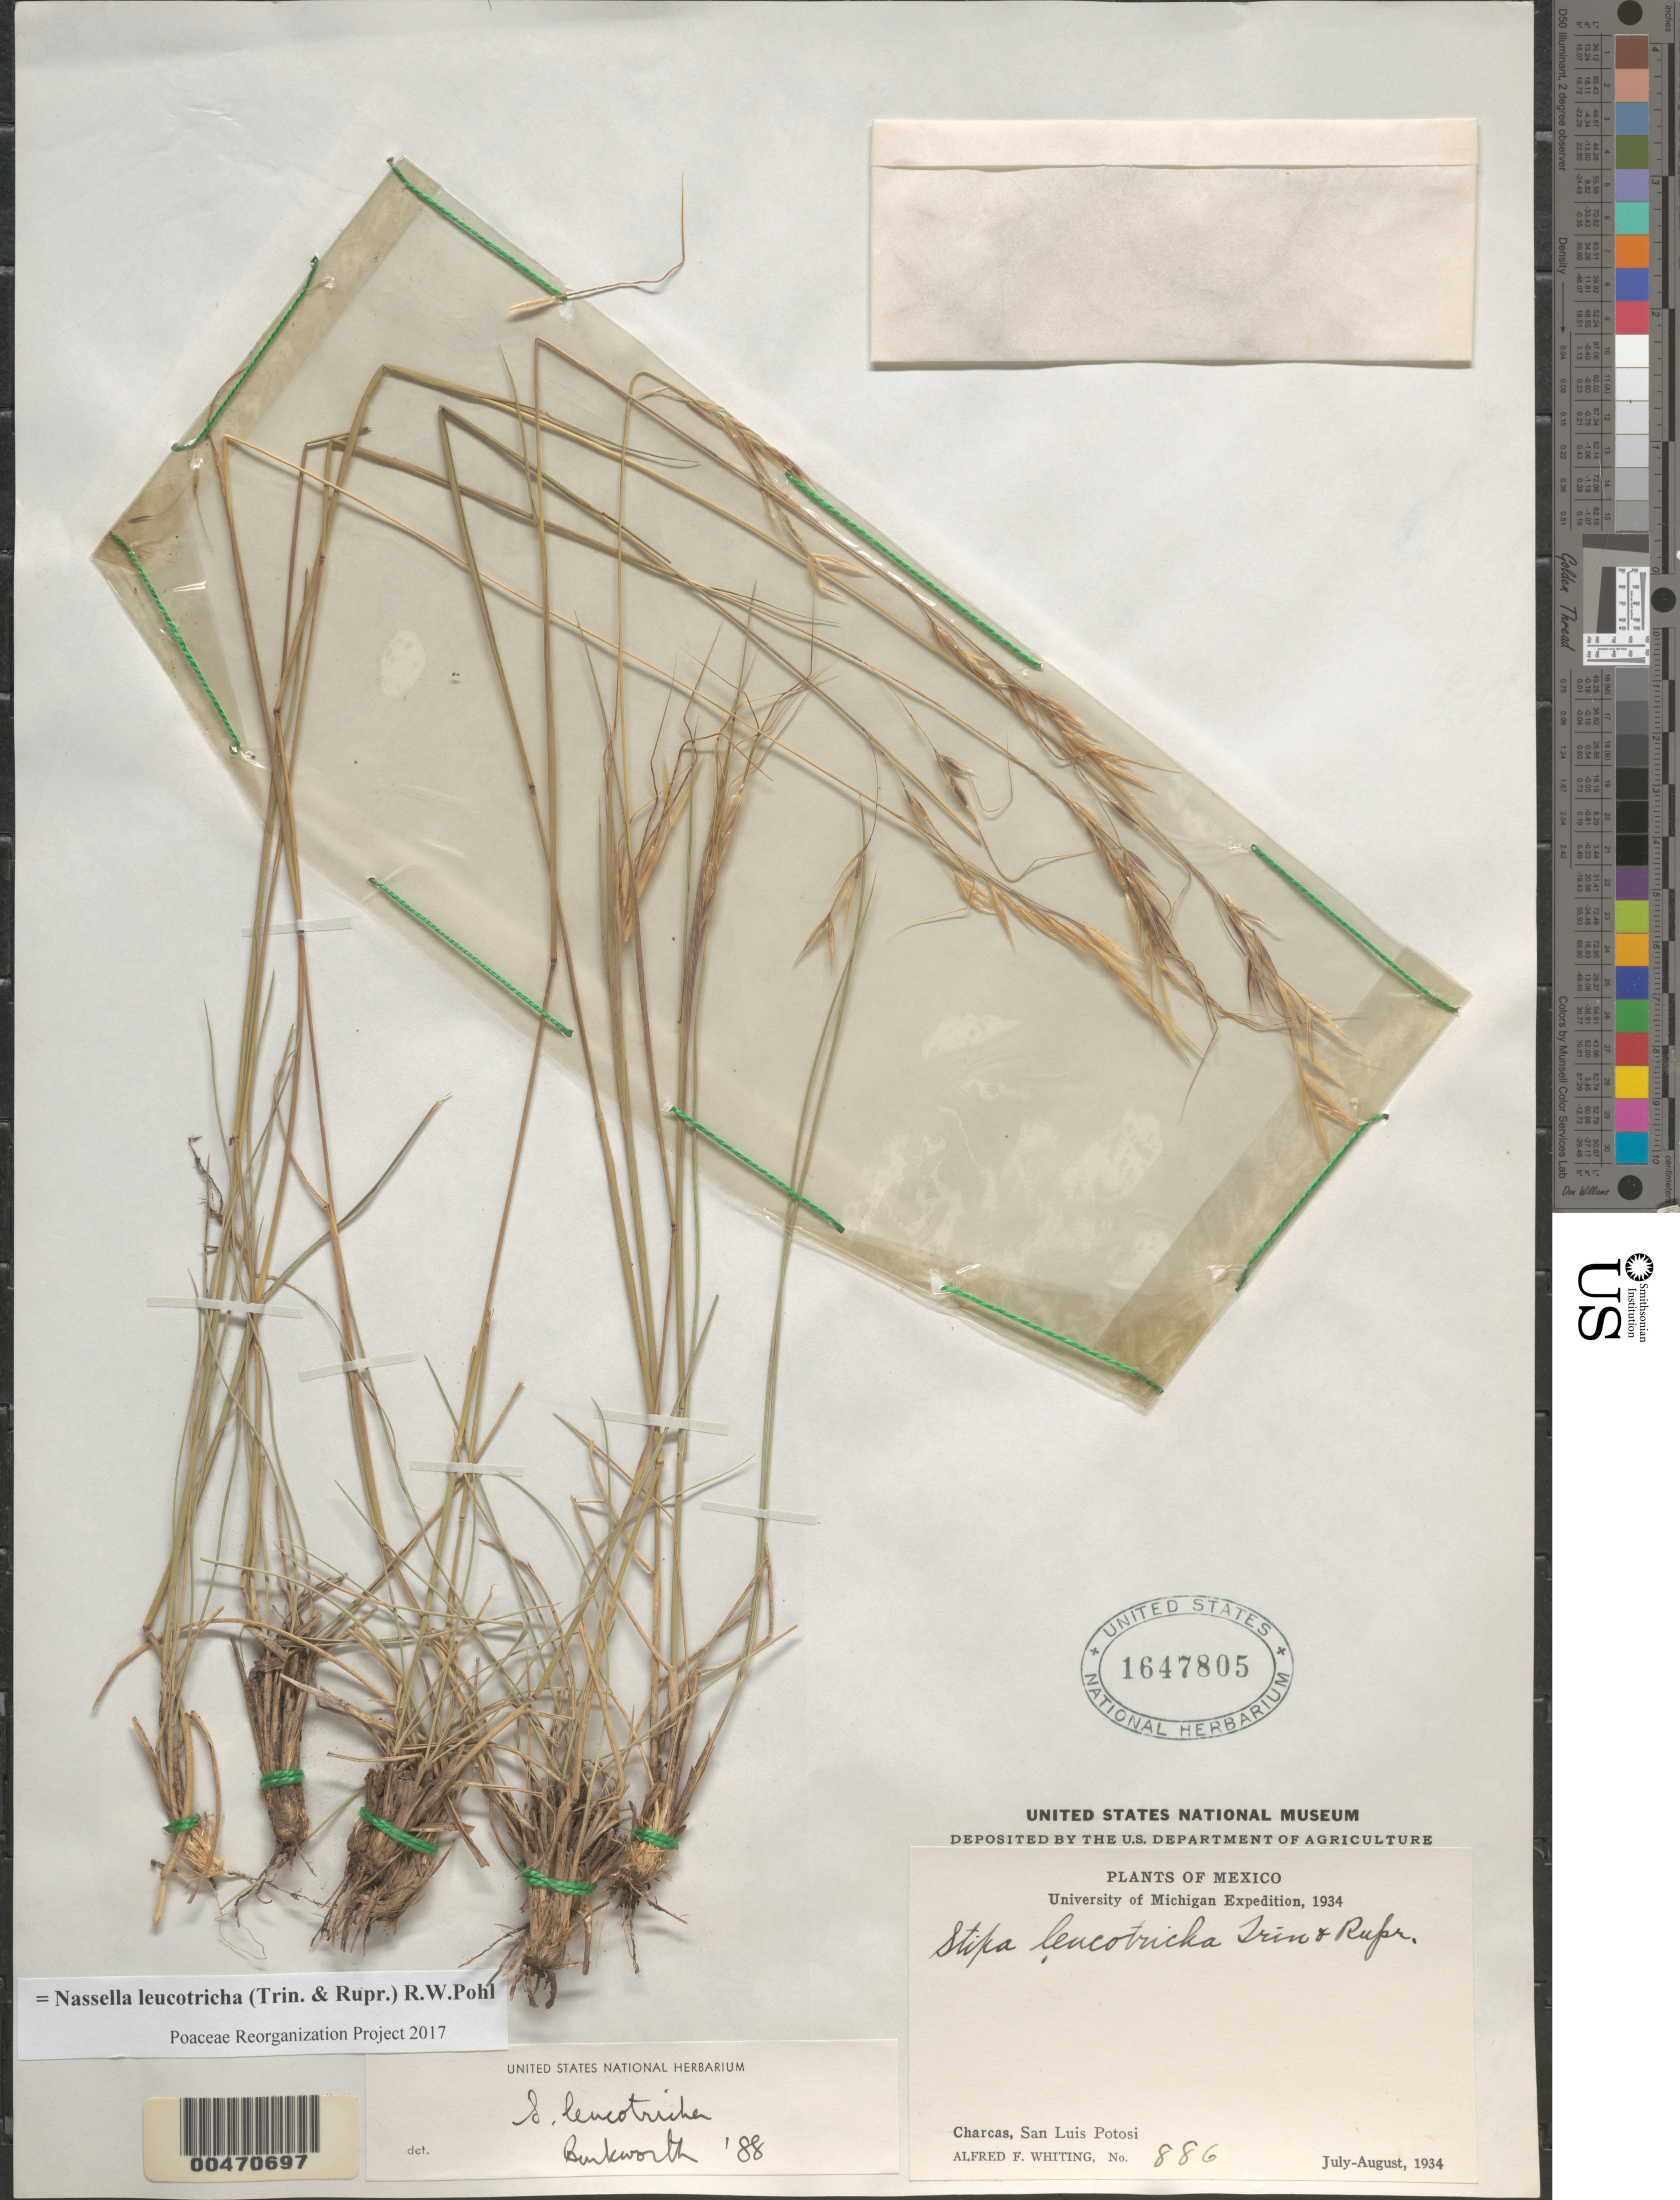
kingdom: Plantae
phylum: Tracheophyta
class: Liliopsida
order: Poales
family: Poaceae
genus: Nassella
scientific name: Nassella leucotricha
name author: (Trin. & Rupr.) R.W. Pohl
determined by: Poaceae Reorganization Project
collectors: A. F. Whiting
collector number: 886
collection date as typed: Jul 1934 to Aug 1934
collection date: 1934-07/1934-08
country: Mexico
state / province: San Luis Potosi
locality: Charcas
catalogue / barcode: US 1647805